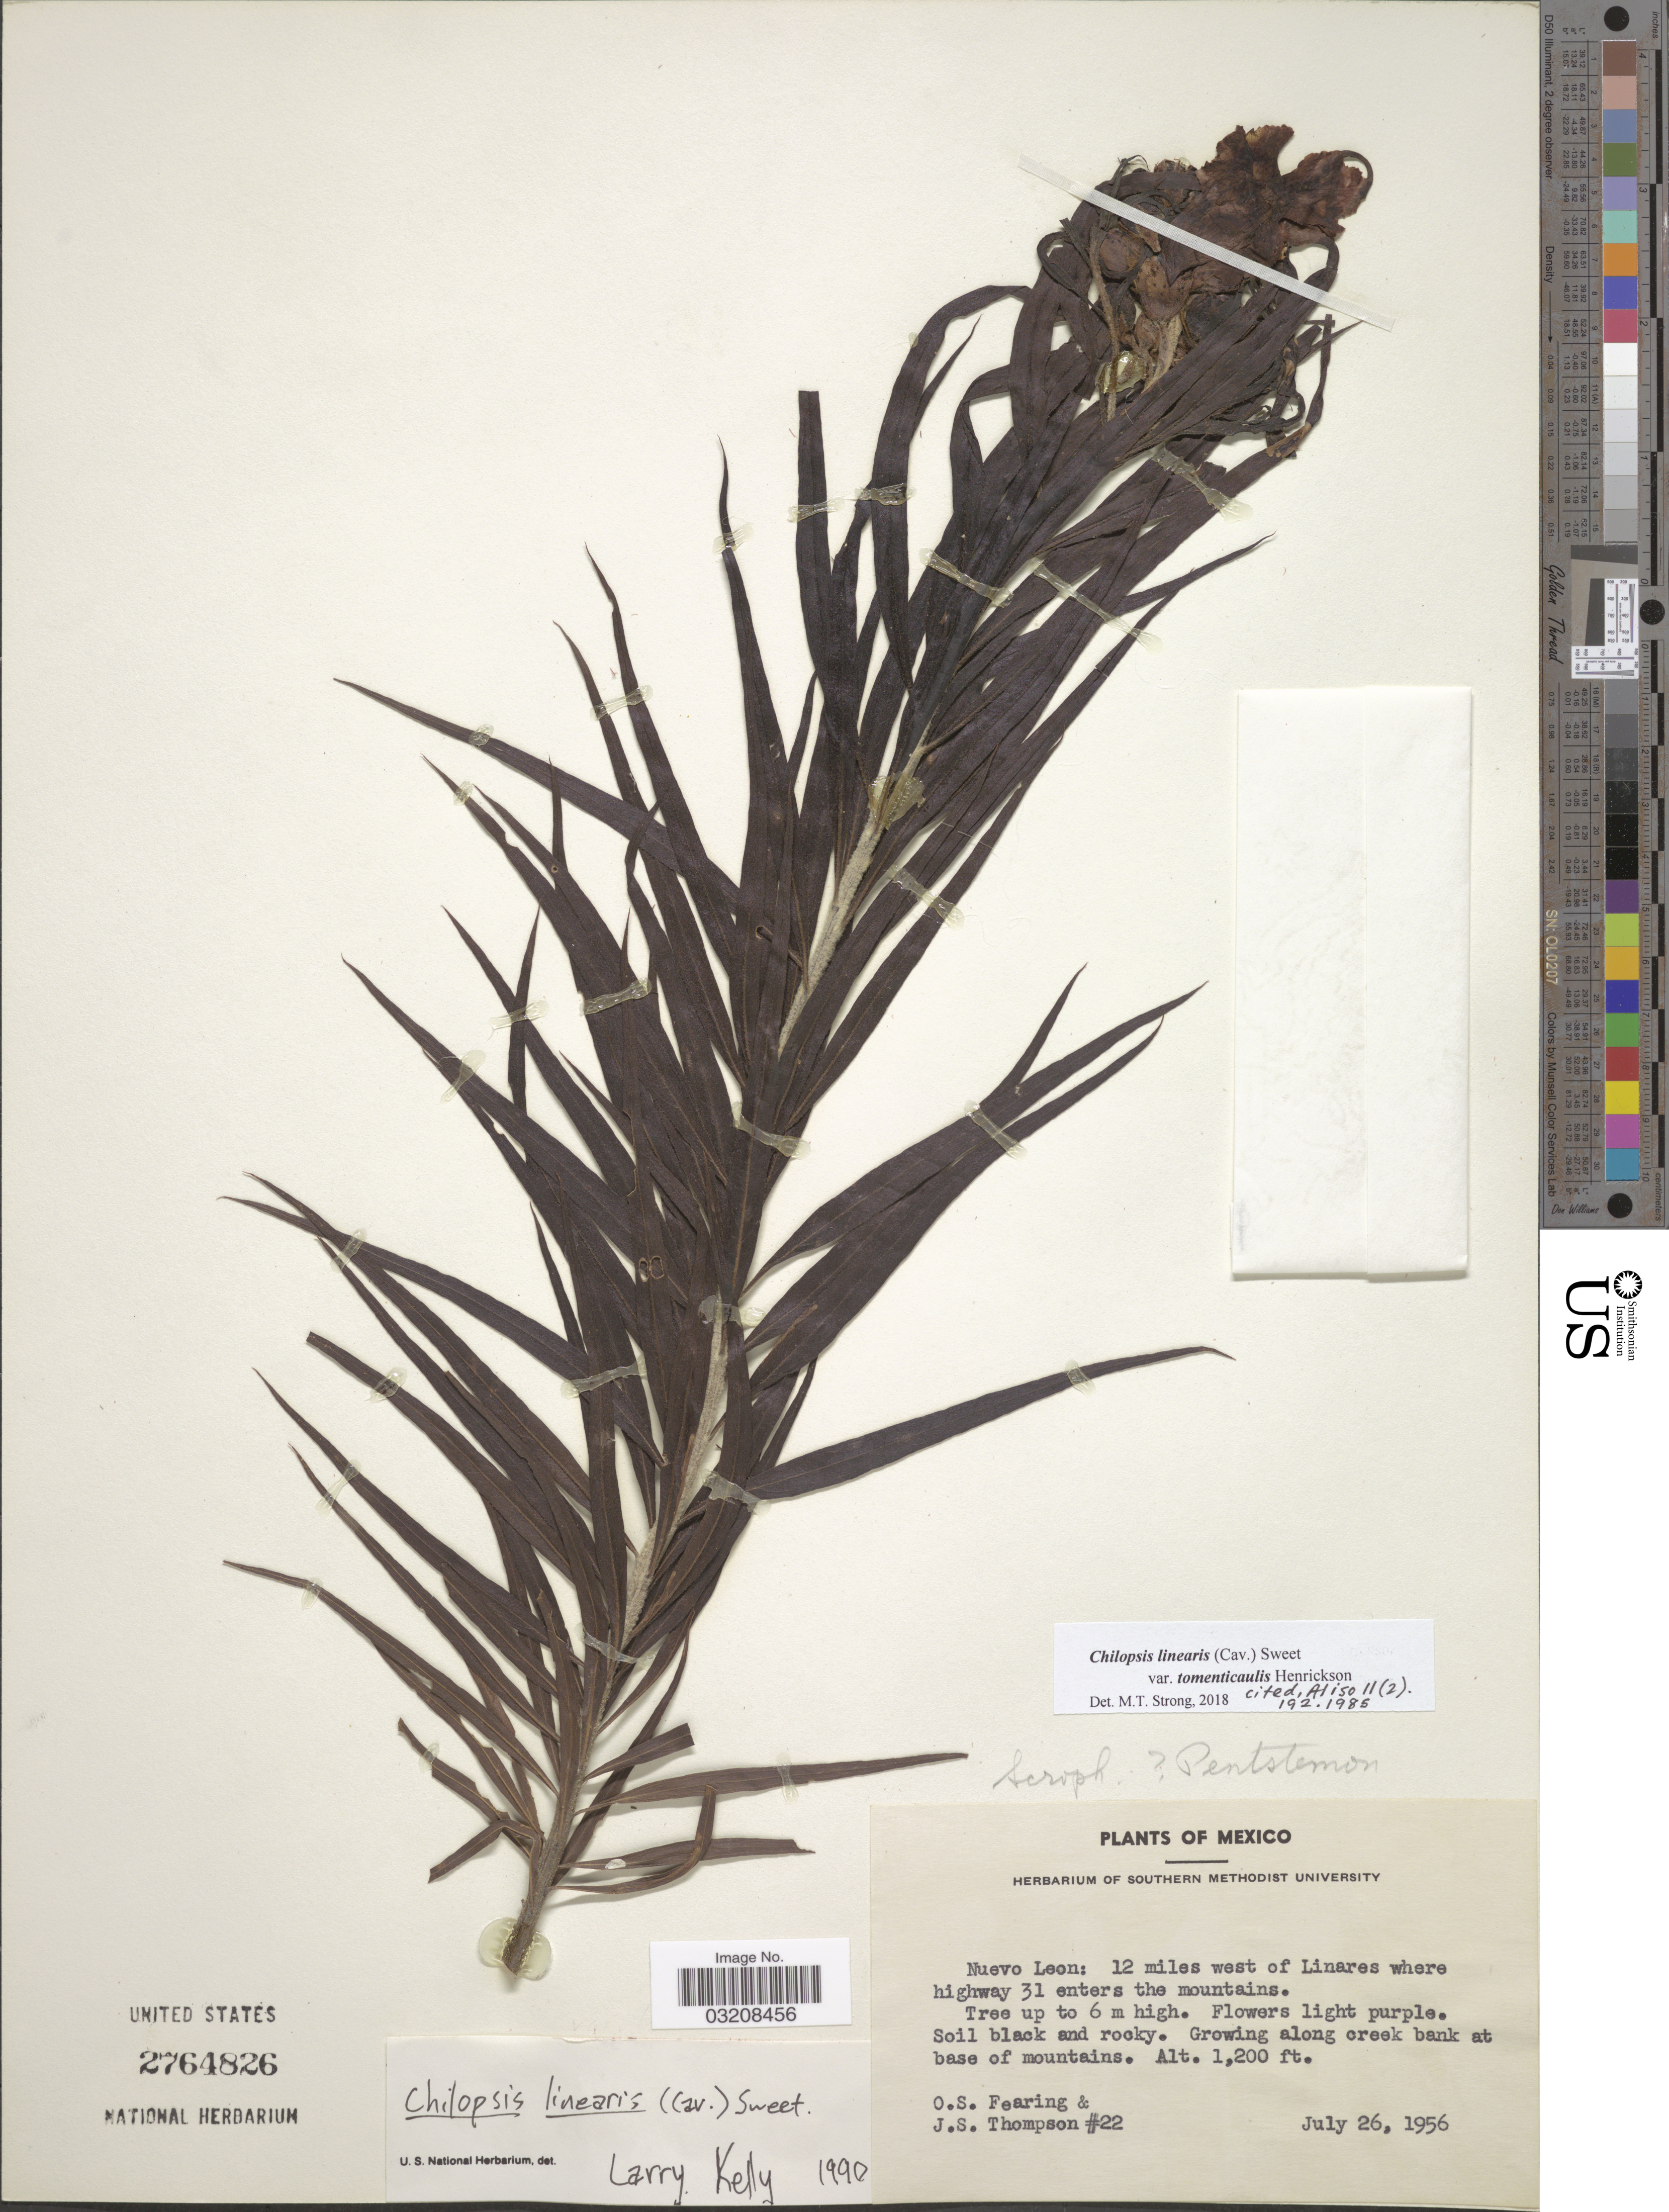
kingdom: Plantae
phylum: Tracheophyta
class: Magnoliopsida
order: Lamiales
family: Bignoniaceae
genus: Chilopsis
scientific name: Chilopsis linearis var. tomenticaulis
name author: Henrickson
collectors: O. S. Fearing & J. S. Thompson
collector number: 22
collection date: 1956-07-26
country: Mexico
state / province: Nuevo León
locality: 12 miles west of Linares where highway 31 enters the mountains.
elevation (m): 366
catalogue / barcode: US 2764826